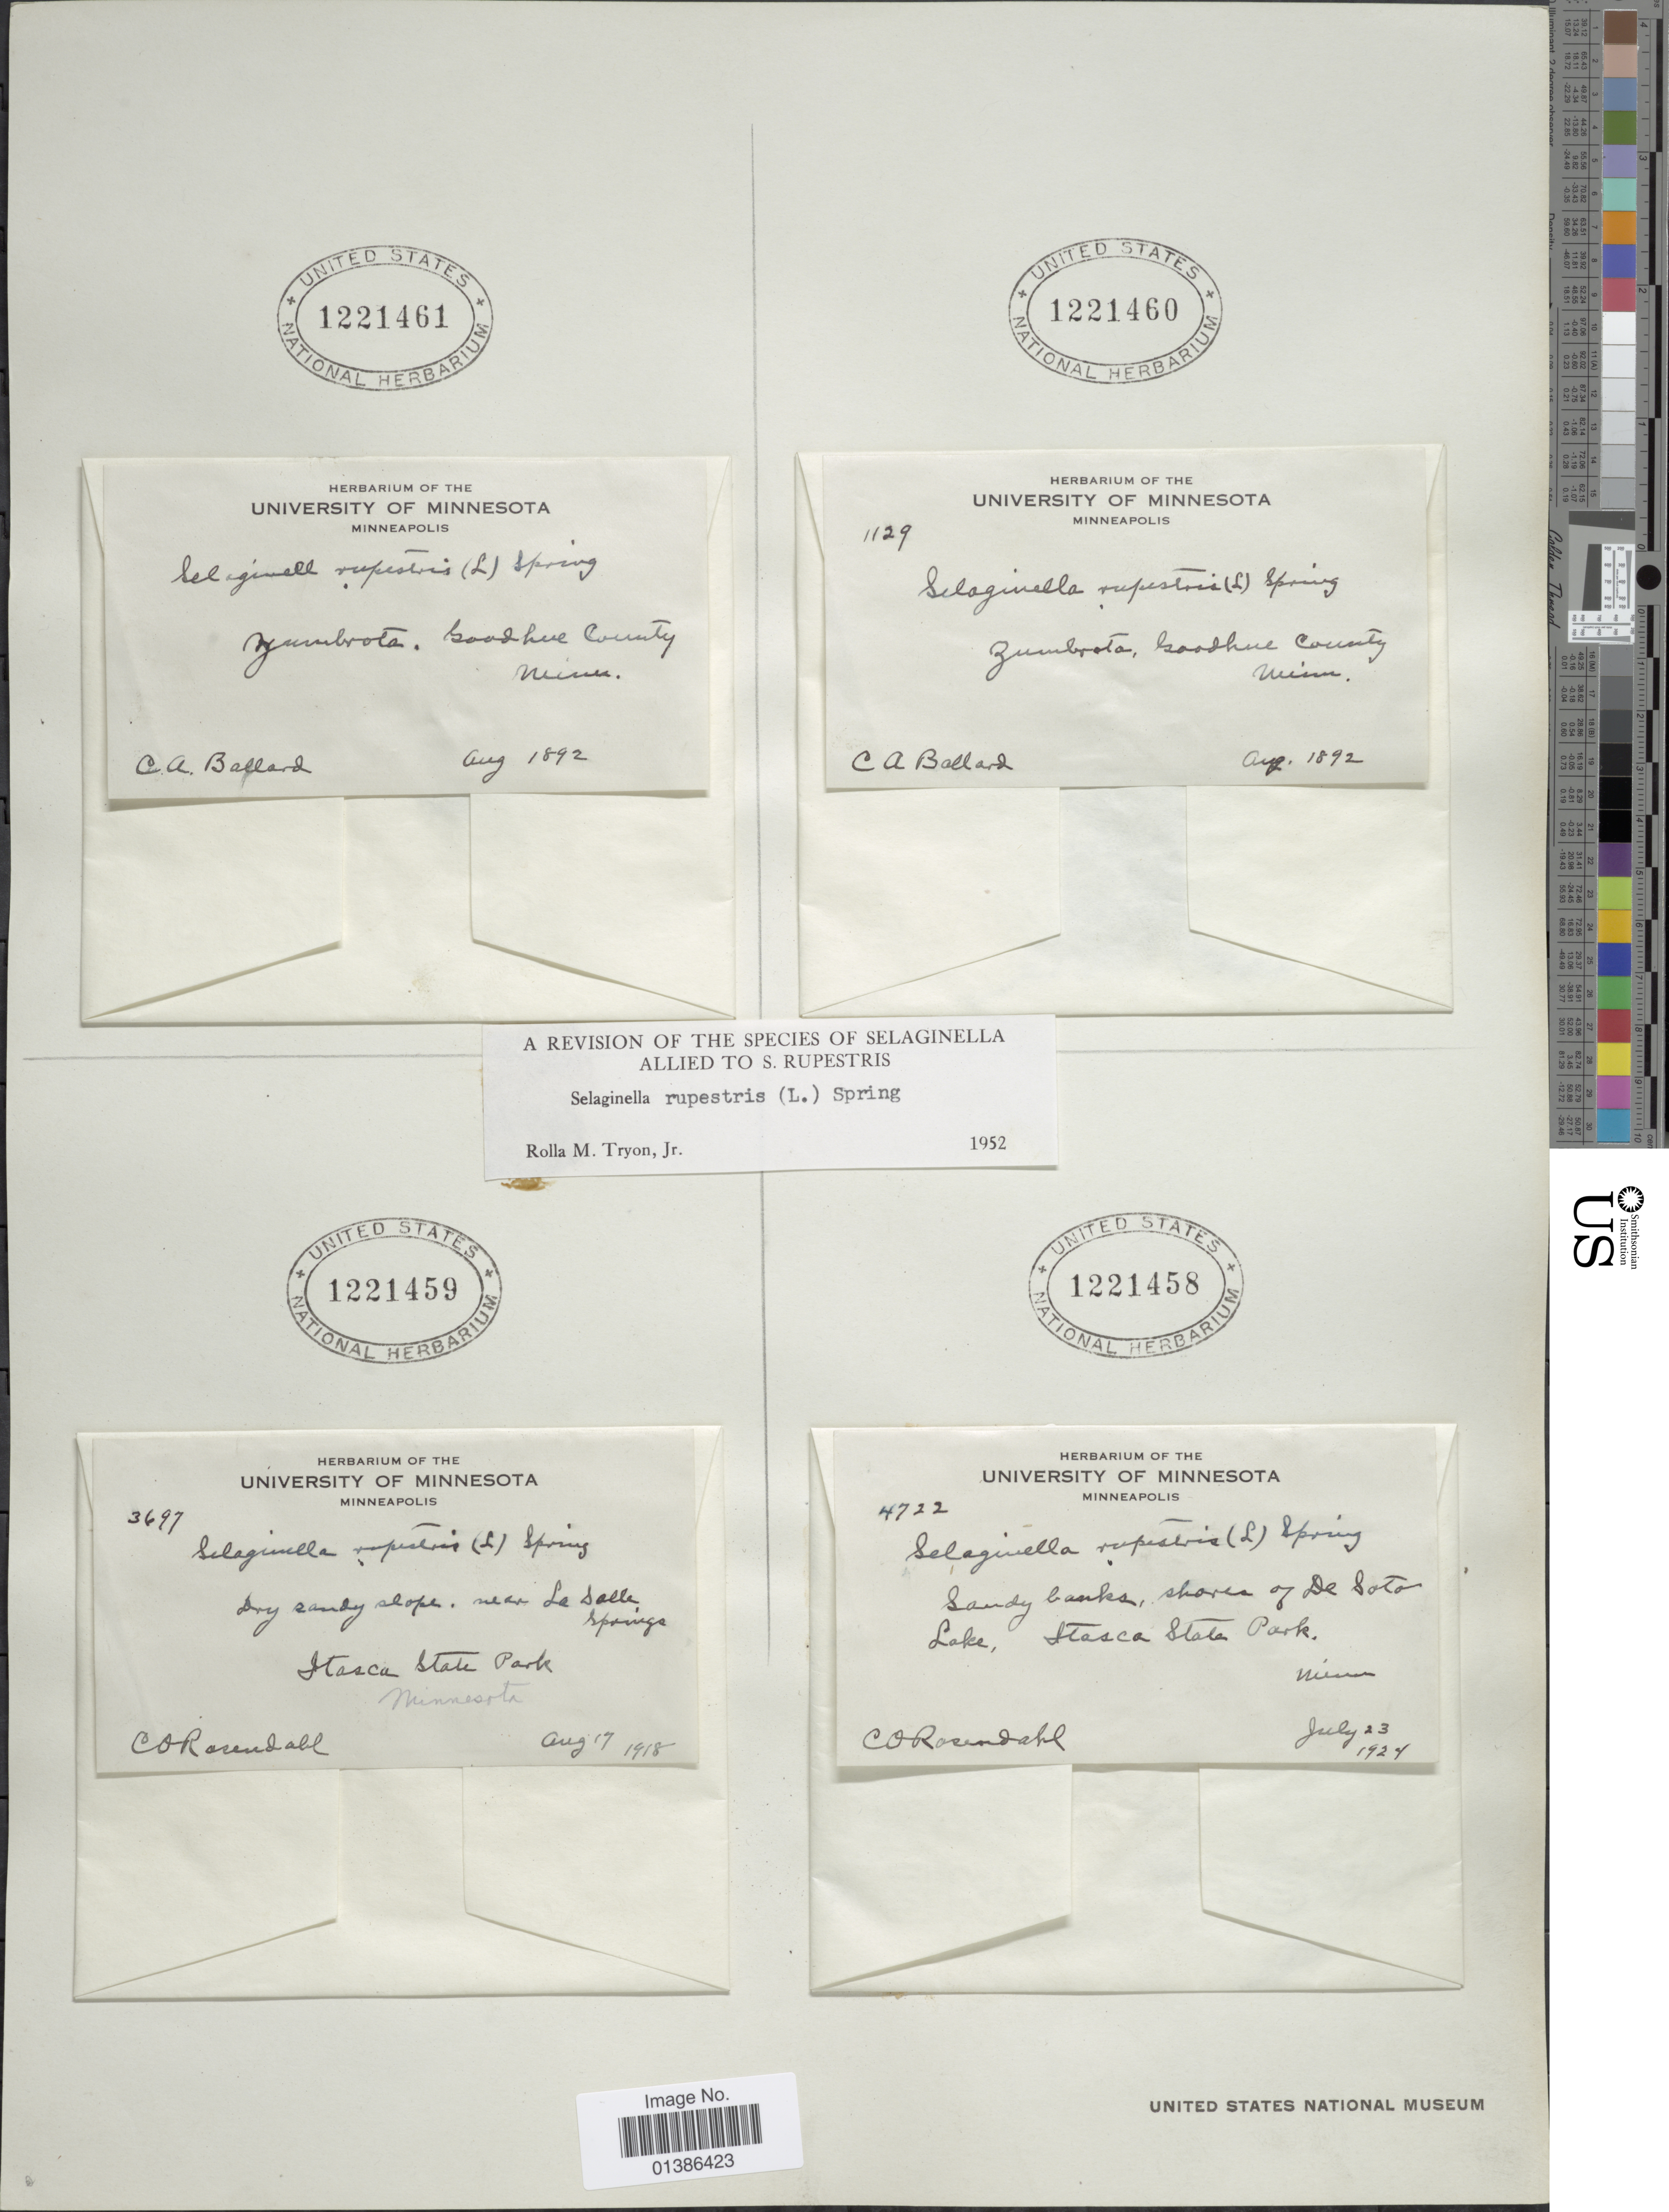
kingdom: Plantae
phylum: Tracheophyta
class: Lycopodiopsida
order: Selaginellales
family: Selaginellaceae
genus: Selaginella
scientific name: Selaginella rupestris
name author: (L.) Spring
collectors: C. A. Ballard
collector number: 1129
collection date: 1892-08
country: United States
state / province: Minnesota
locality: Zumbrota, Goodhue County.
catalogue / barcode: US 1221460-3